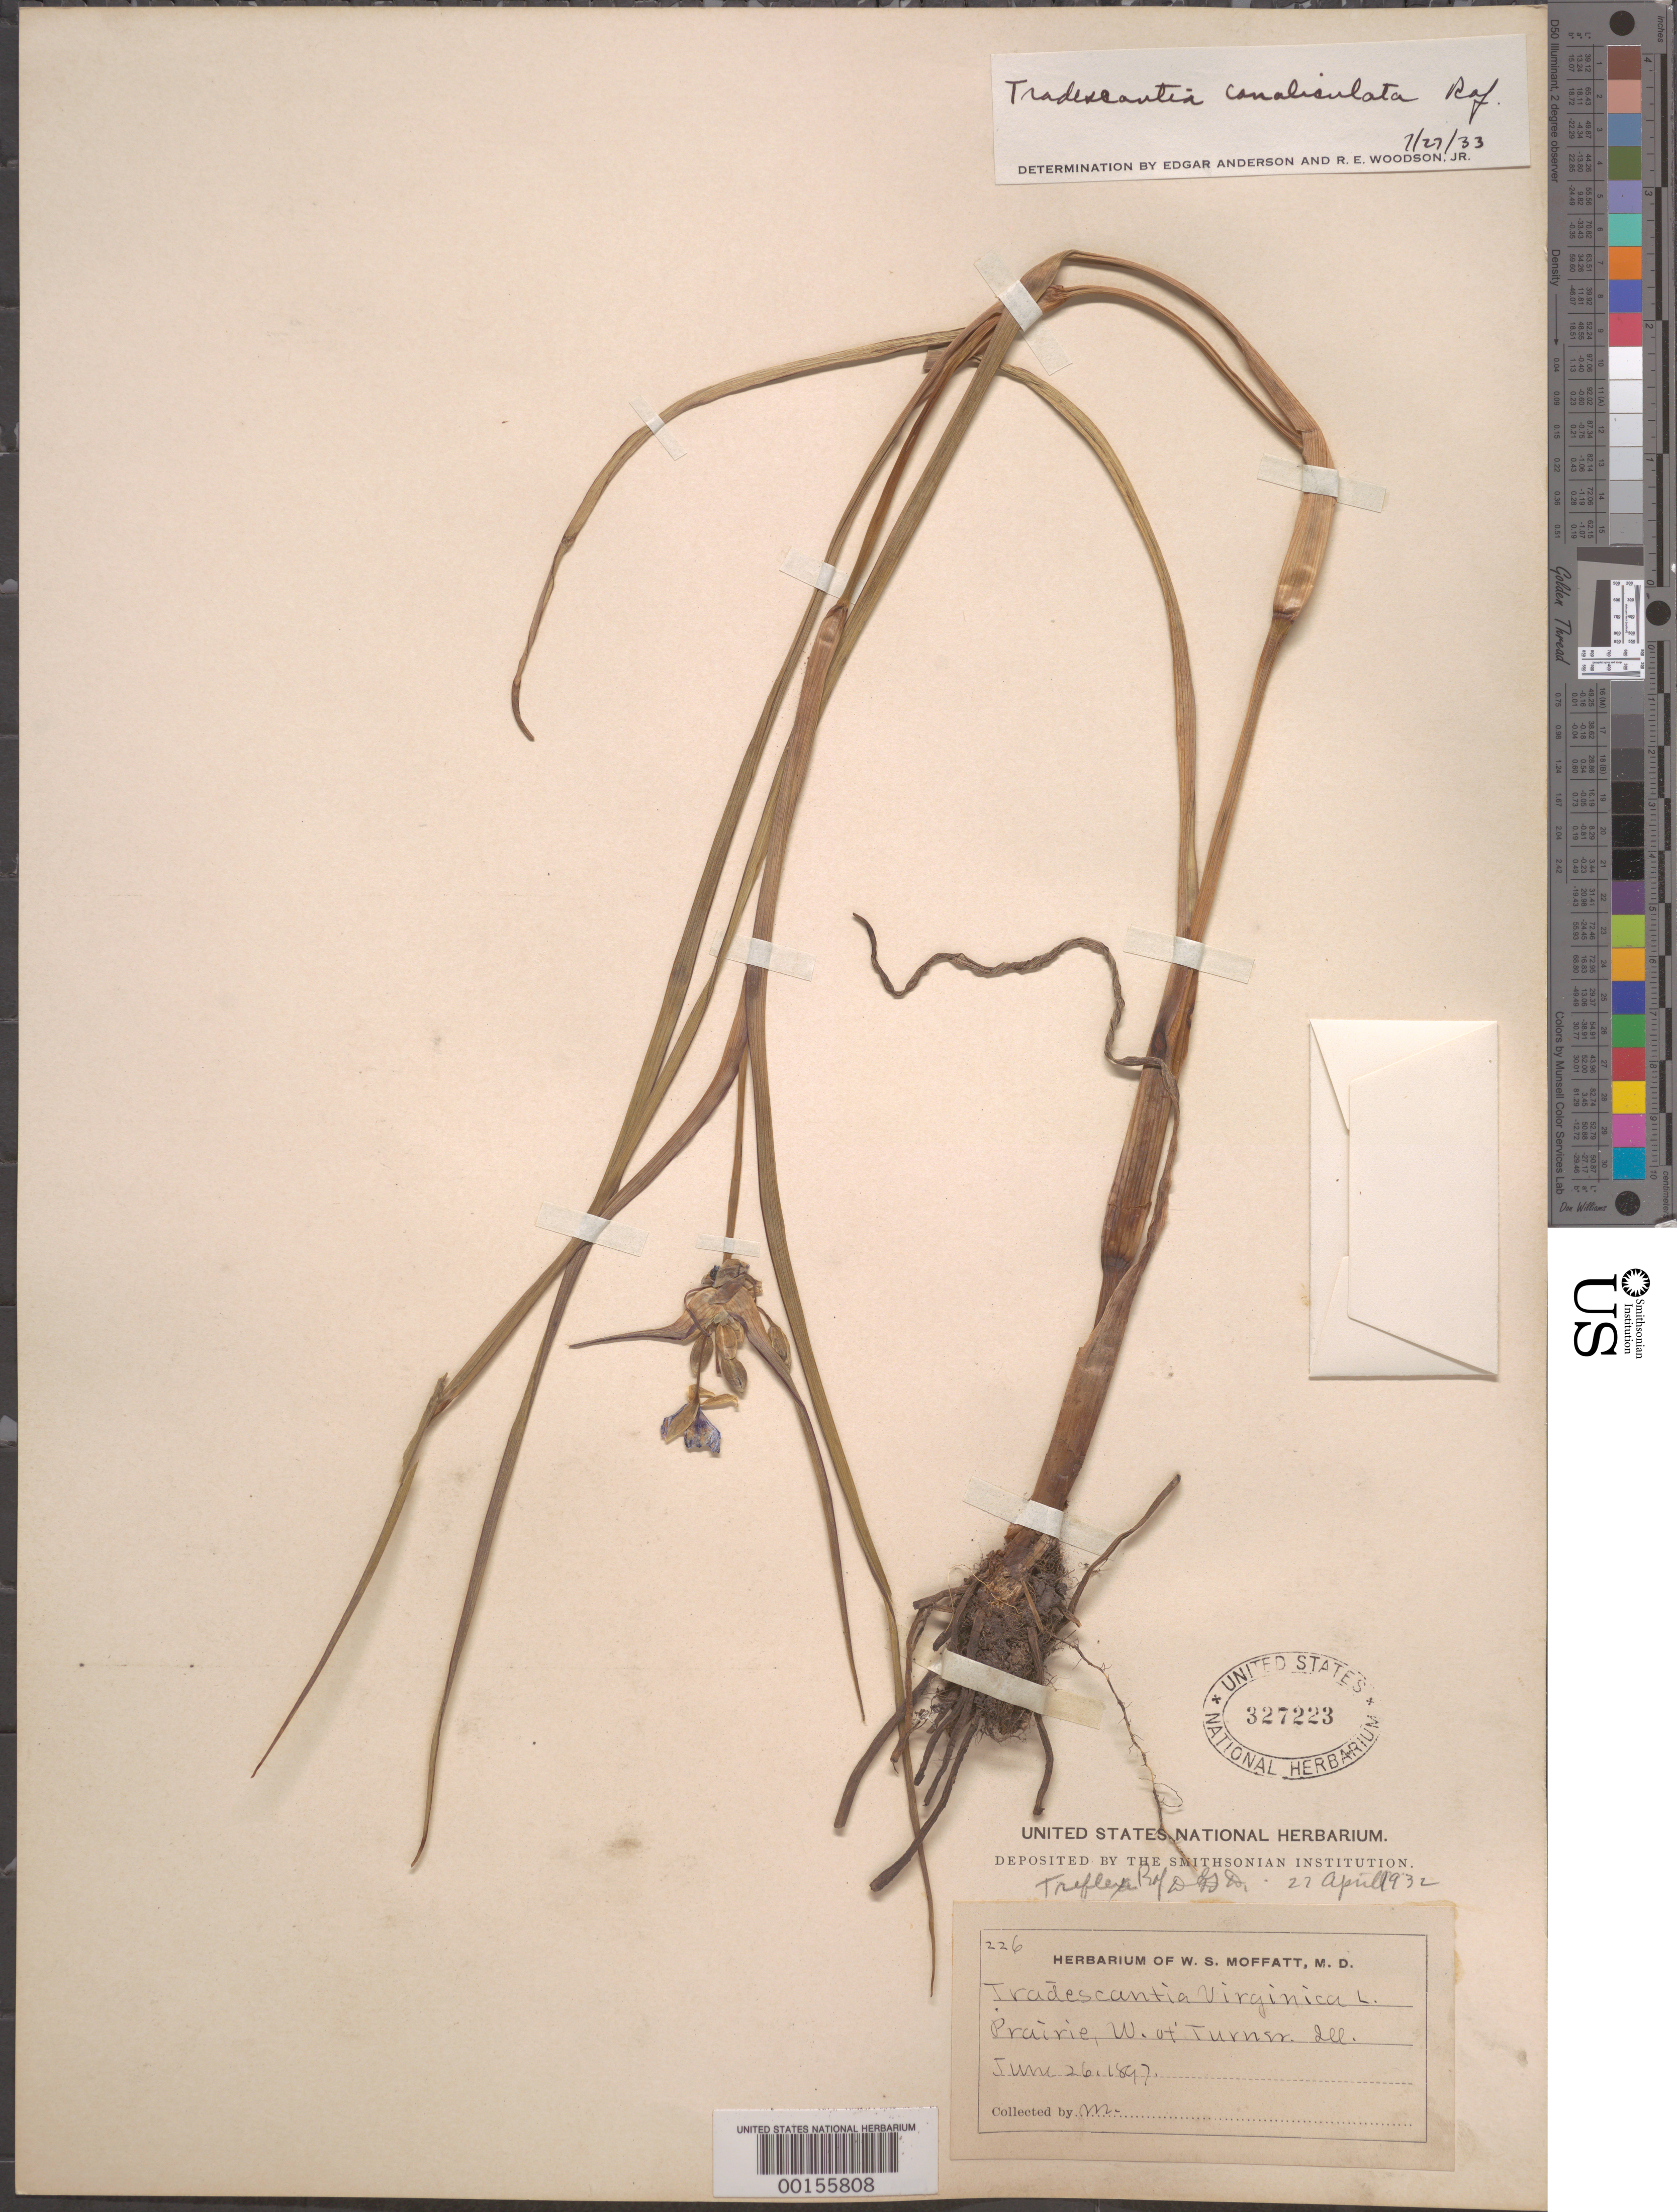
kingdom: Plantae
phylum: Tracheophyta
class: Liliopsida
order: Commelinales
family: Commelinaceae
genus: Tradescantia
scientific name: Tradescantia ohiensis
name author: Raf.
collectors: W. Moffatt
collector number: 226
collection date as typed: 26 Jun 1897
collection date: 1897-06-26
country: United States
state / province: Illinois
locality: W of turner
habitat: Prairie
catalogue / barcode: US 327223